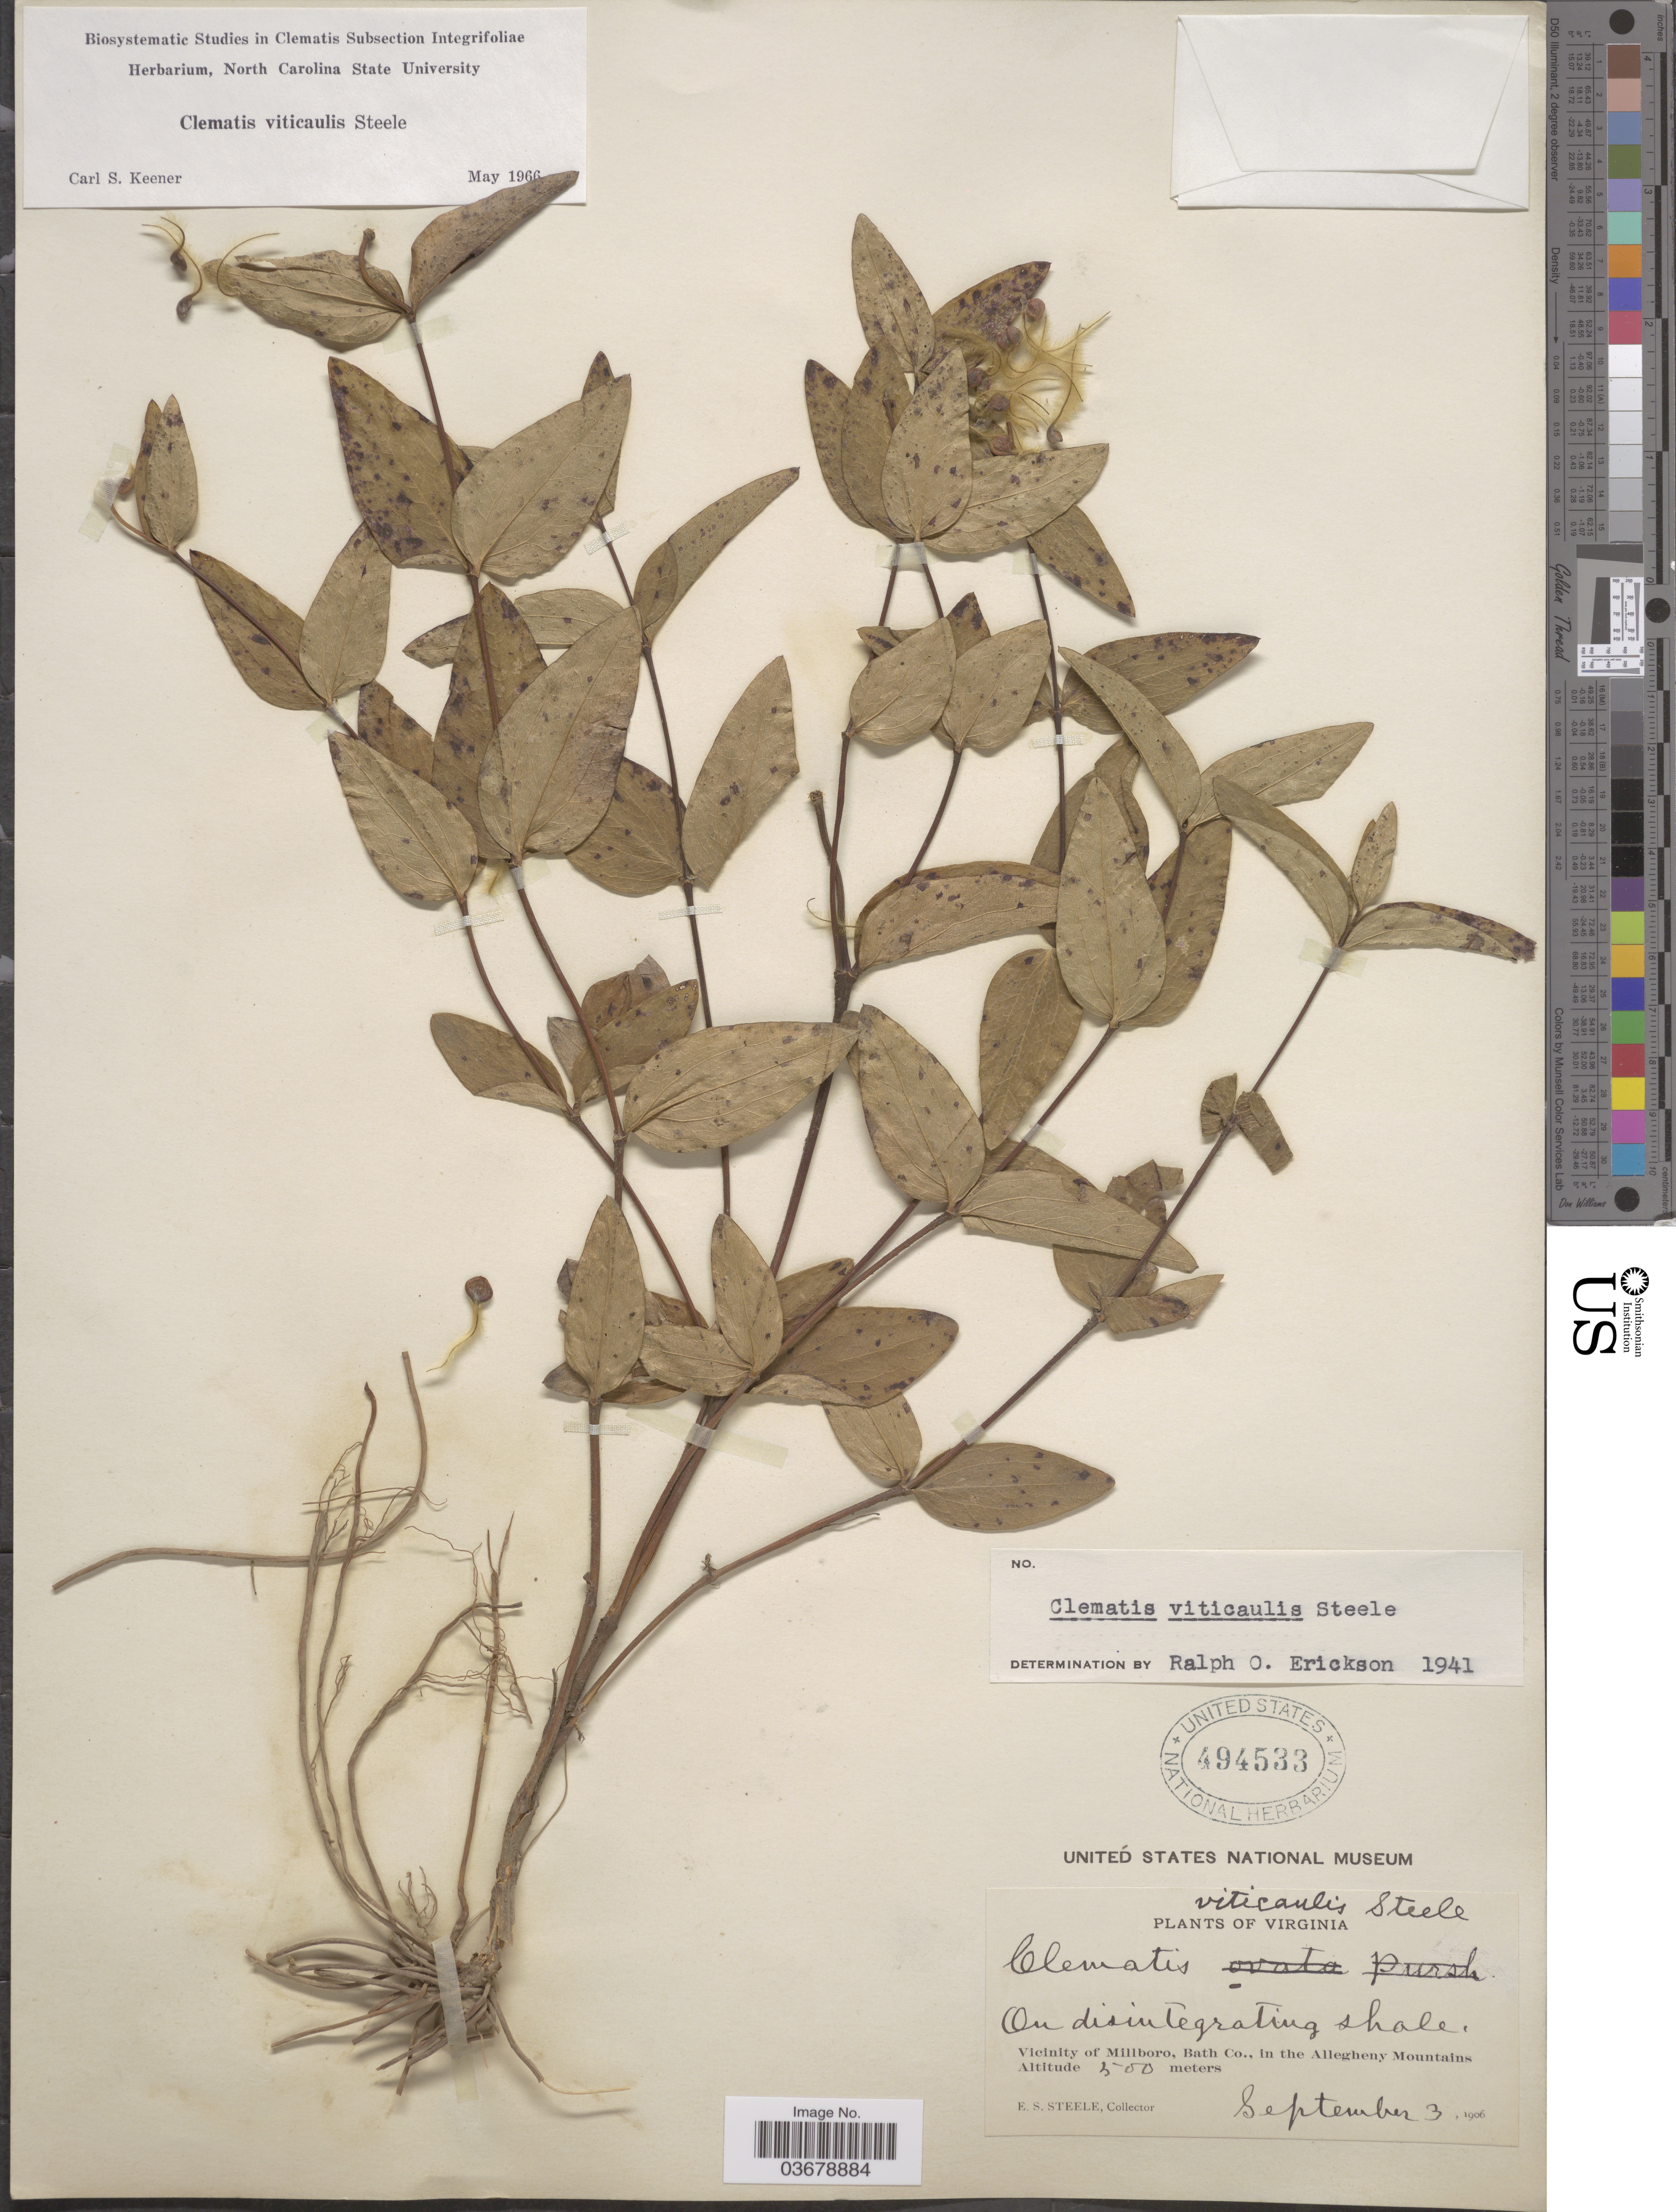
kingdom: Plantae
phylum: Tracheophyta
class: Magnoliopsida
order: Ranunculales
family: Ranunculaceae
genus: Clematis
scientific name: Clematis viorna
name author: L.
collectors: E. Steele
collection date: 1906-09-03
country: United States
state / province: Virginia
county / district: Bath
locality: Vicinity of Millboro, Bath Co., in the Allegheny Mountains.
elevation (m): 500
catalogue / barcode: US 494533